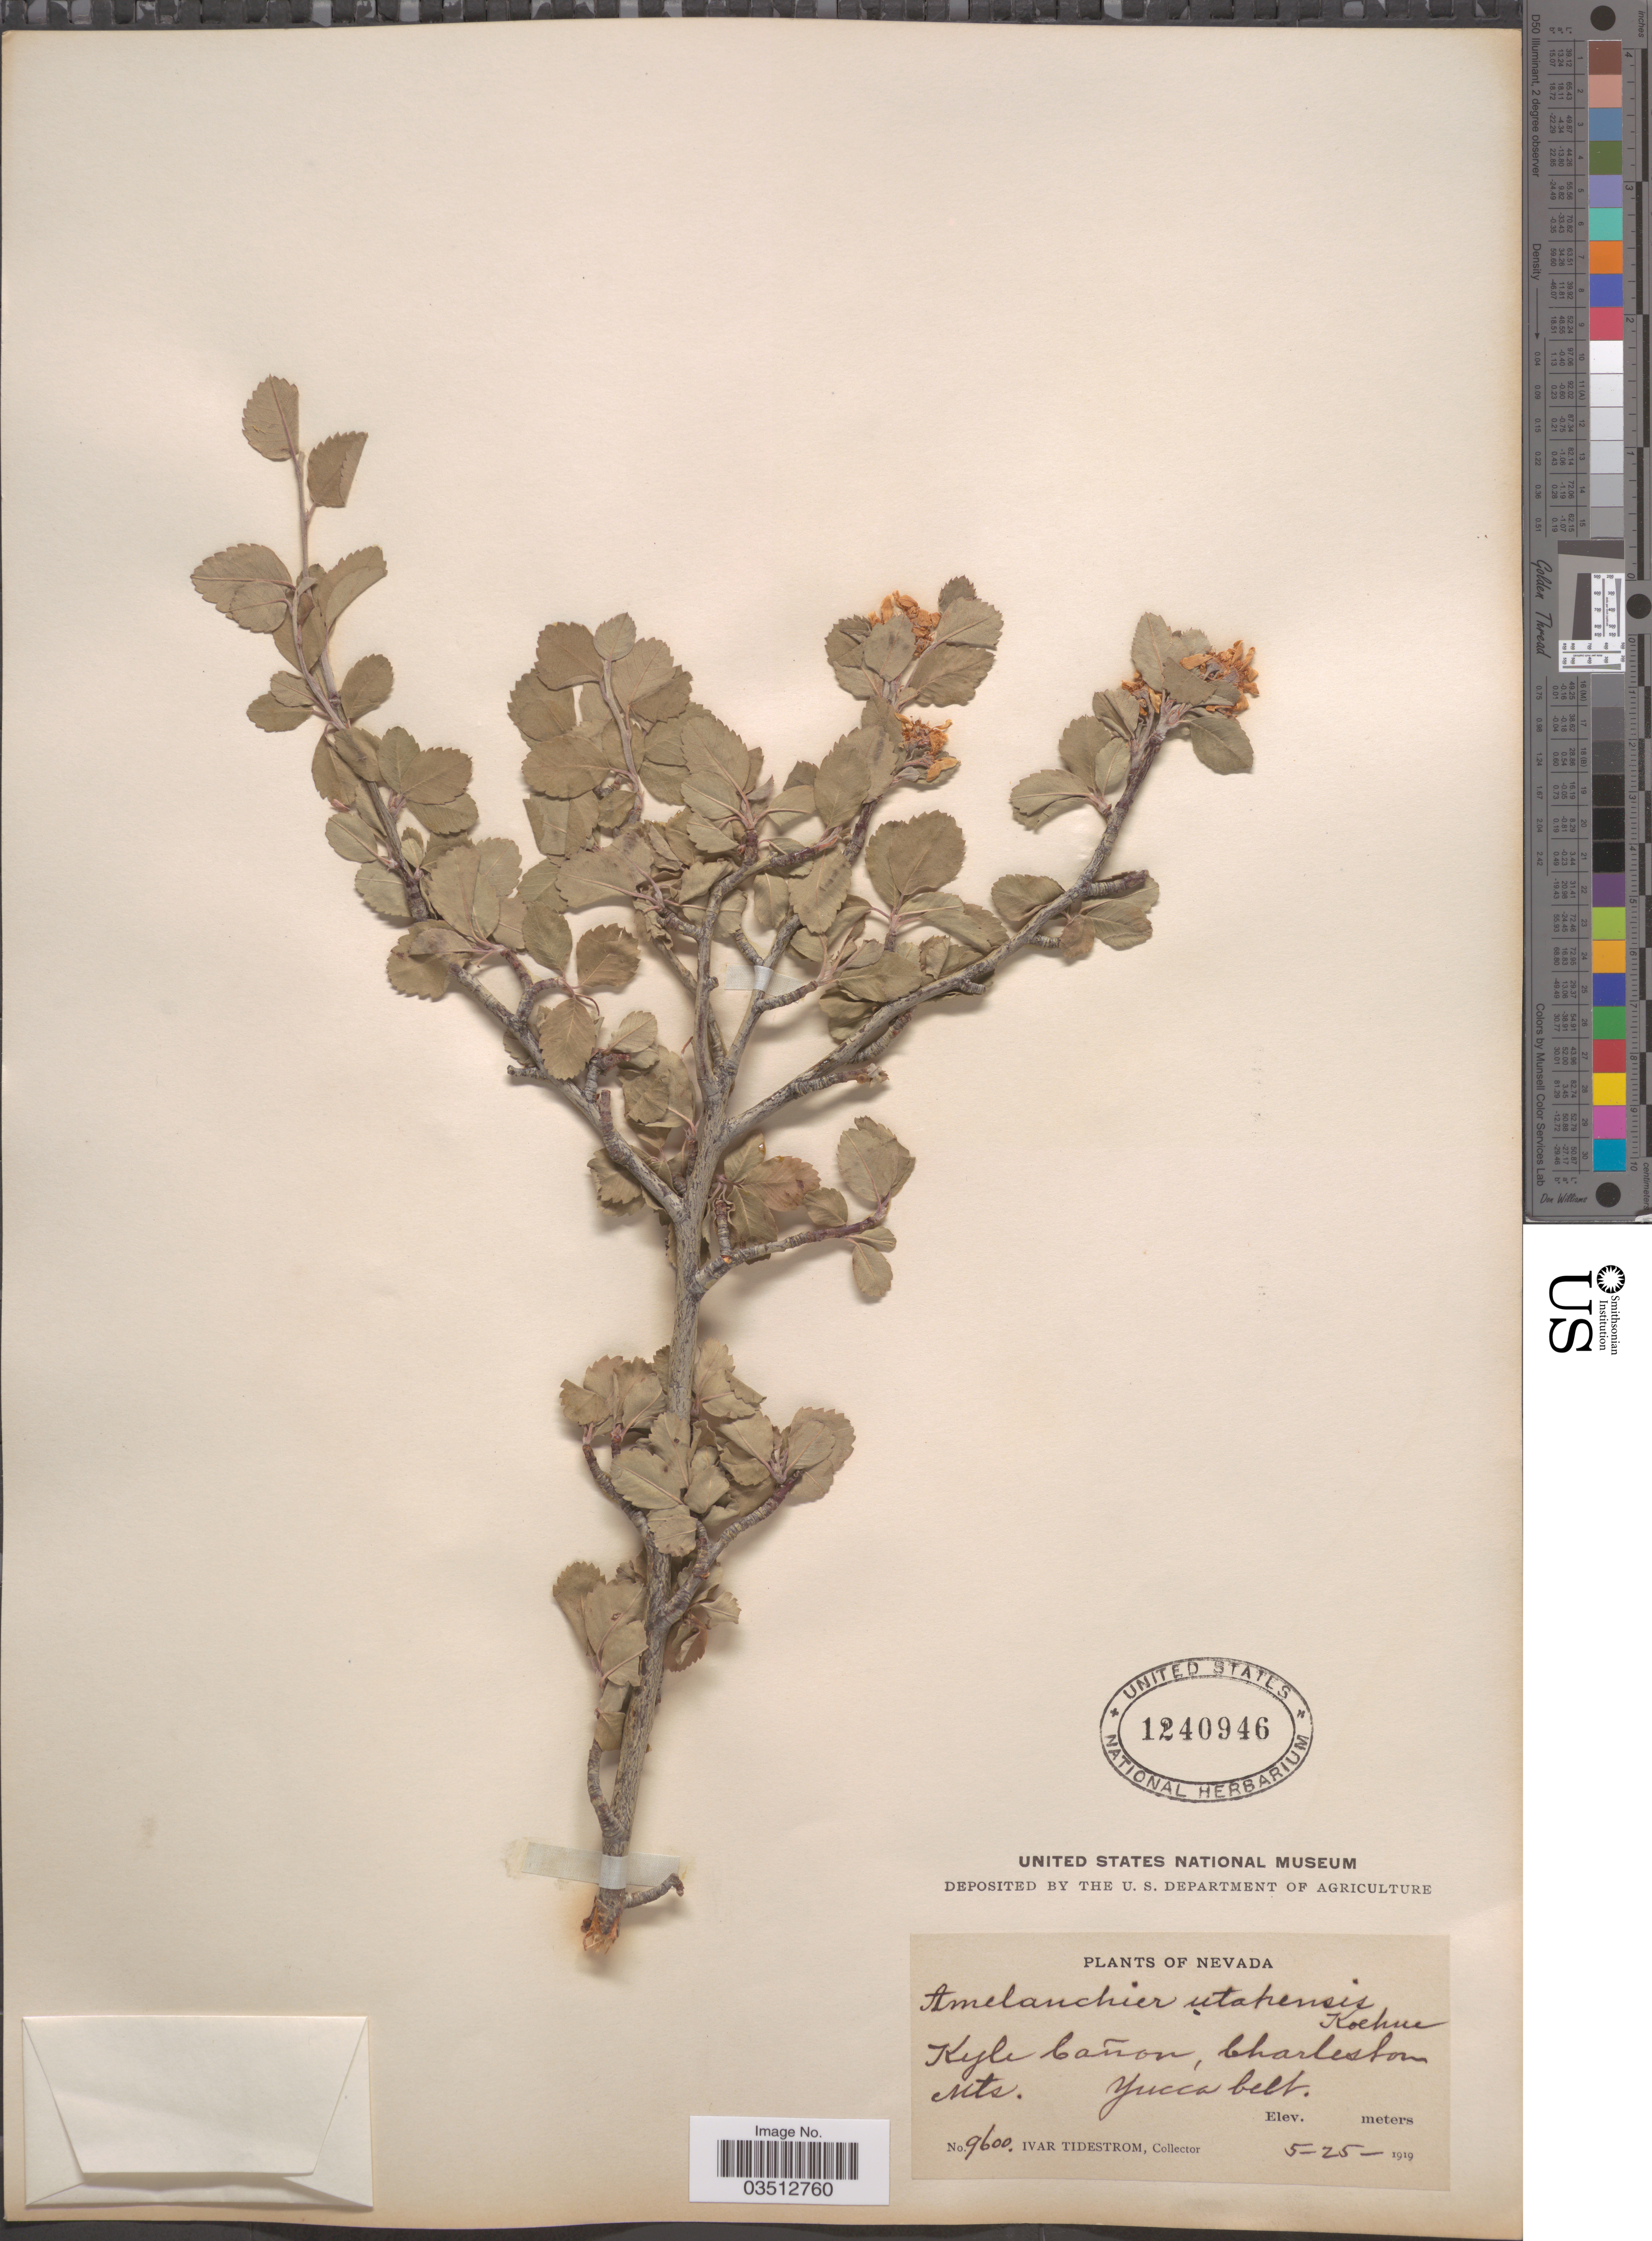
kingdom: Plantae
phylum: Tracheophyta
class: Magnoliopsida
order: Rosales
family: Rosaceae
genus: Amelanchier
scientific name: Amelanchier utahensis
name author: Koehne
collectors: I. F. Tidestrom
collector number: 9600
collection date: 1919-05-25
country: United States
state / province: Nevada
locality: Kyle Cañon, Charleston Mts. Yucca belt.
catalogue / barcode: US 1240946